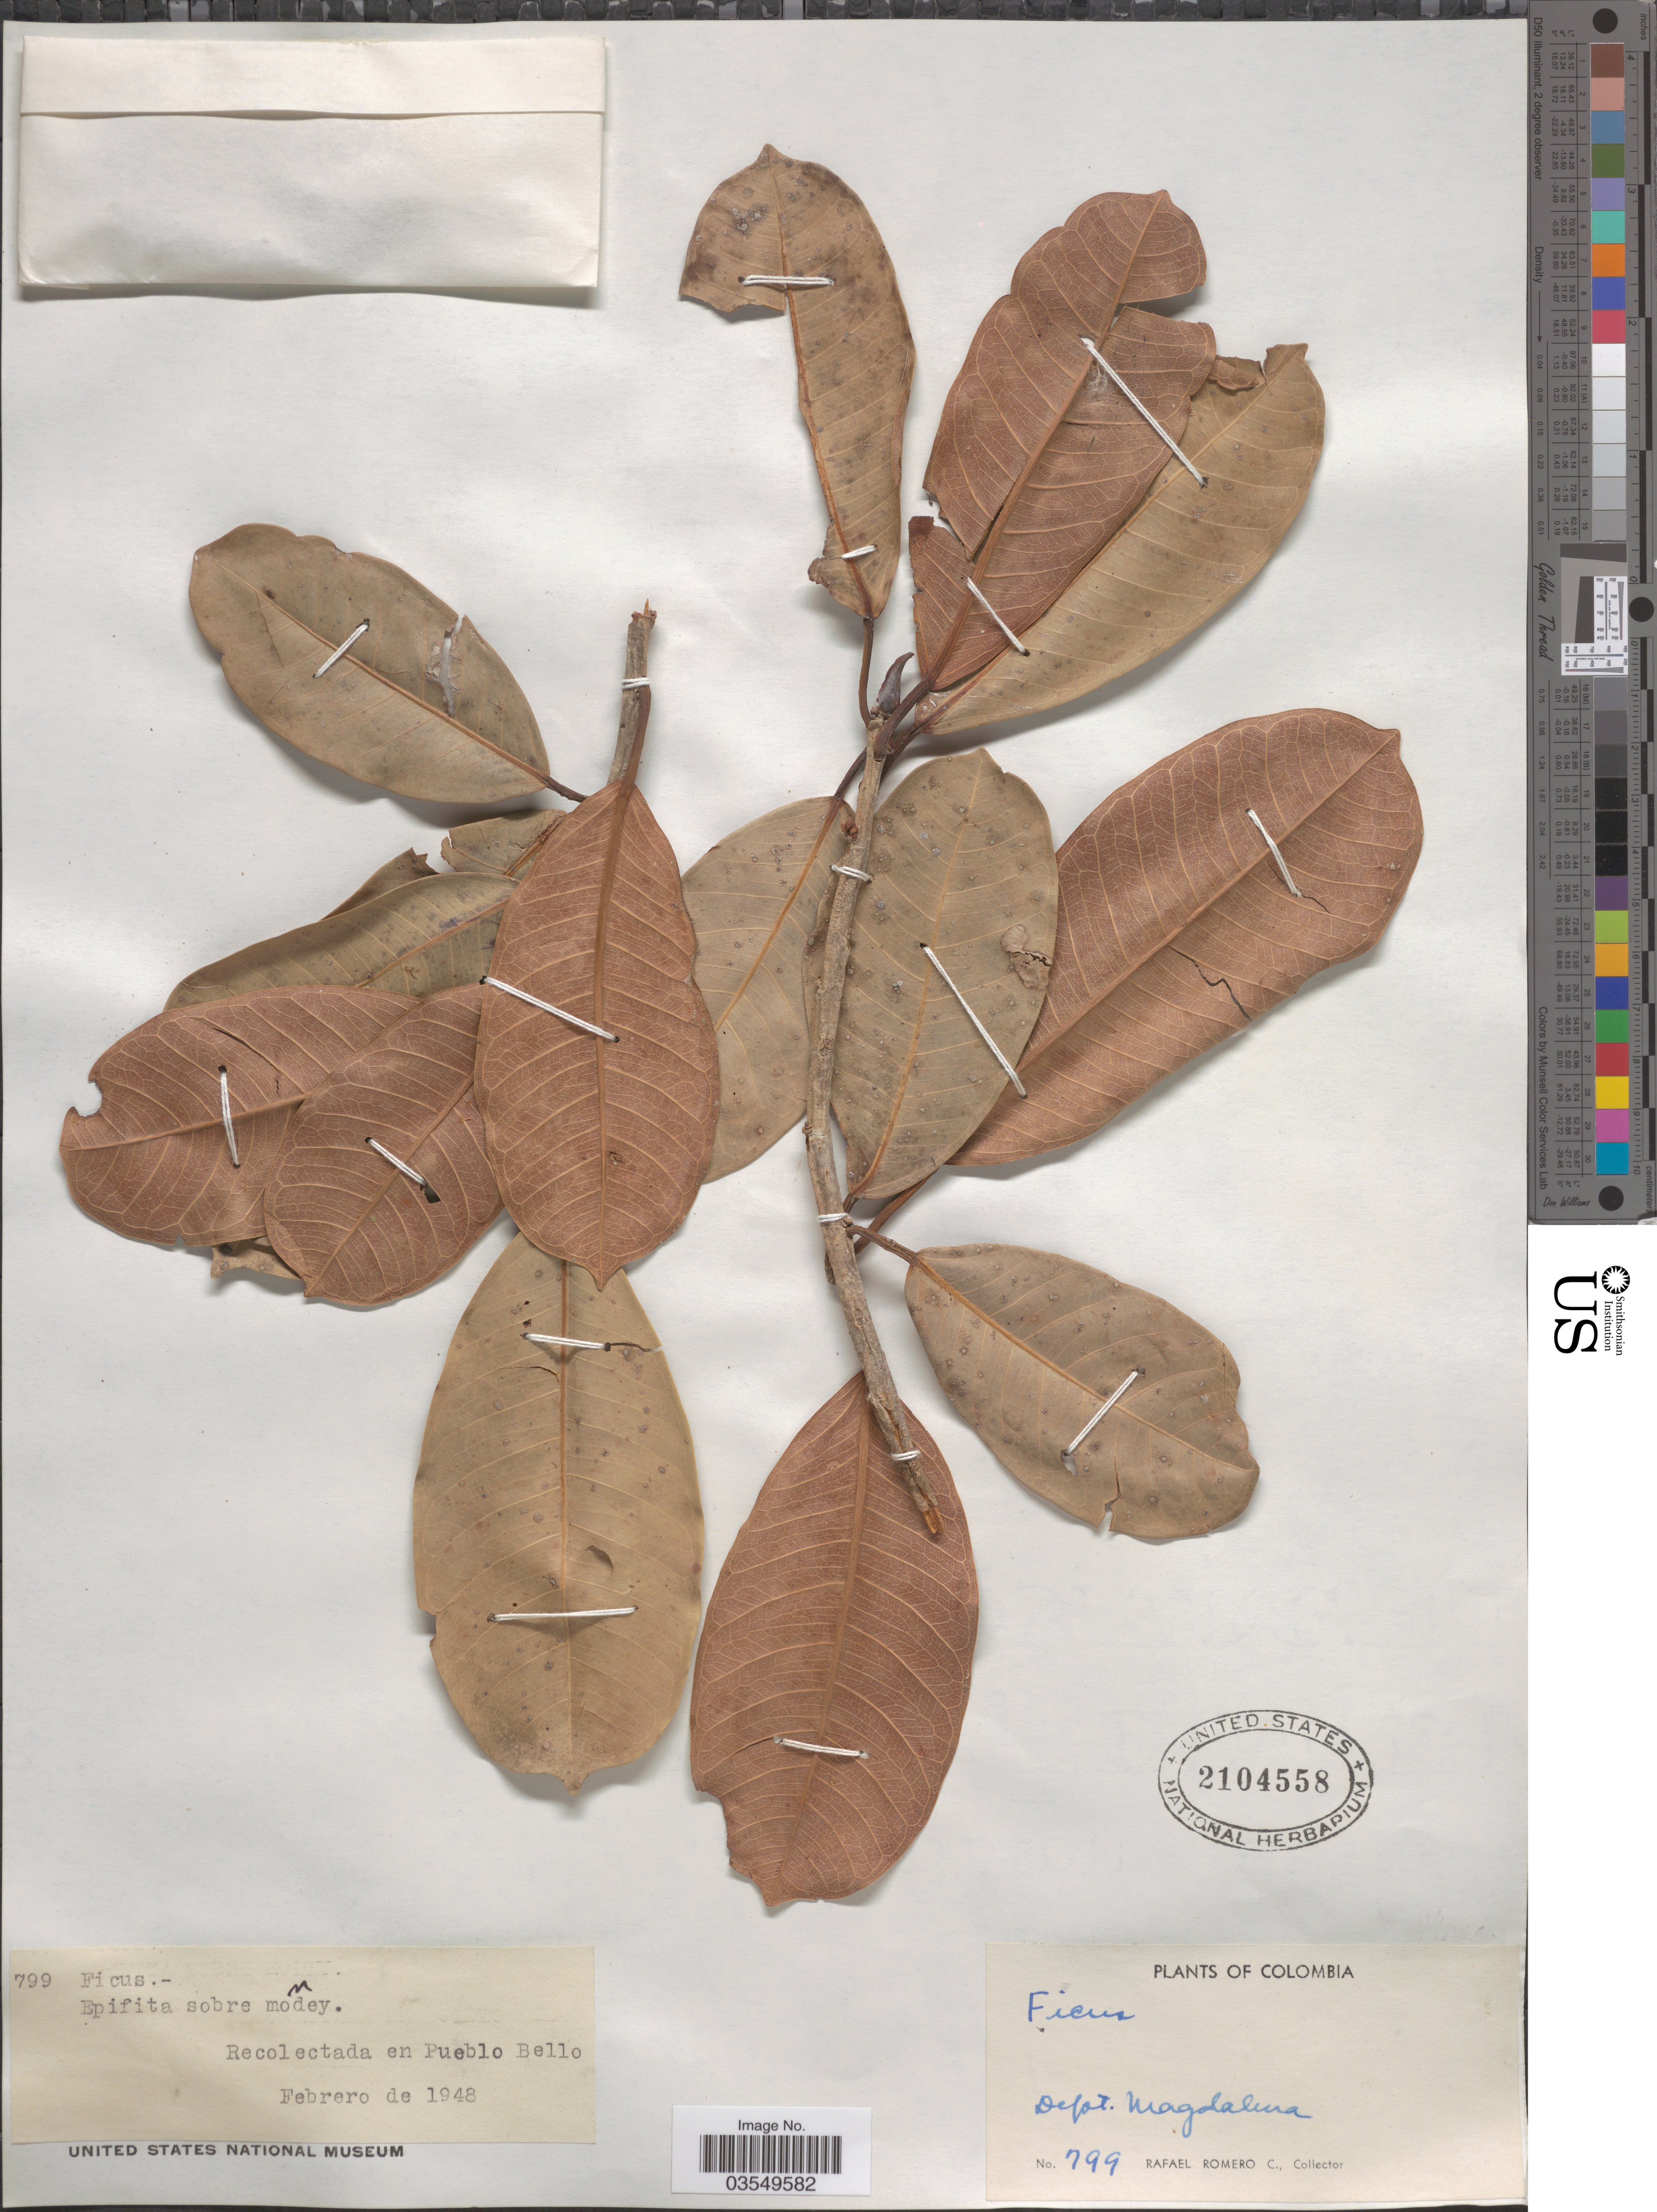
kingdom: Plantae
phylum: Tracheophyta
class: Magnoliopsida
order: Rosales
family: Moraceae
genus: Ficus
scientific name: Ficus sp.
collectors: R. Romero Castañeda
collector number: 799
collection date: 1948-02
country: Colombia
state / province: Magdalena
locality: En Pueblo Bello. Dept. Magdalena.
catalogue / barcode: US 2104558